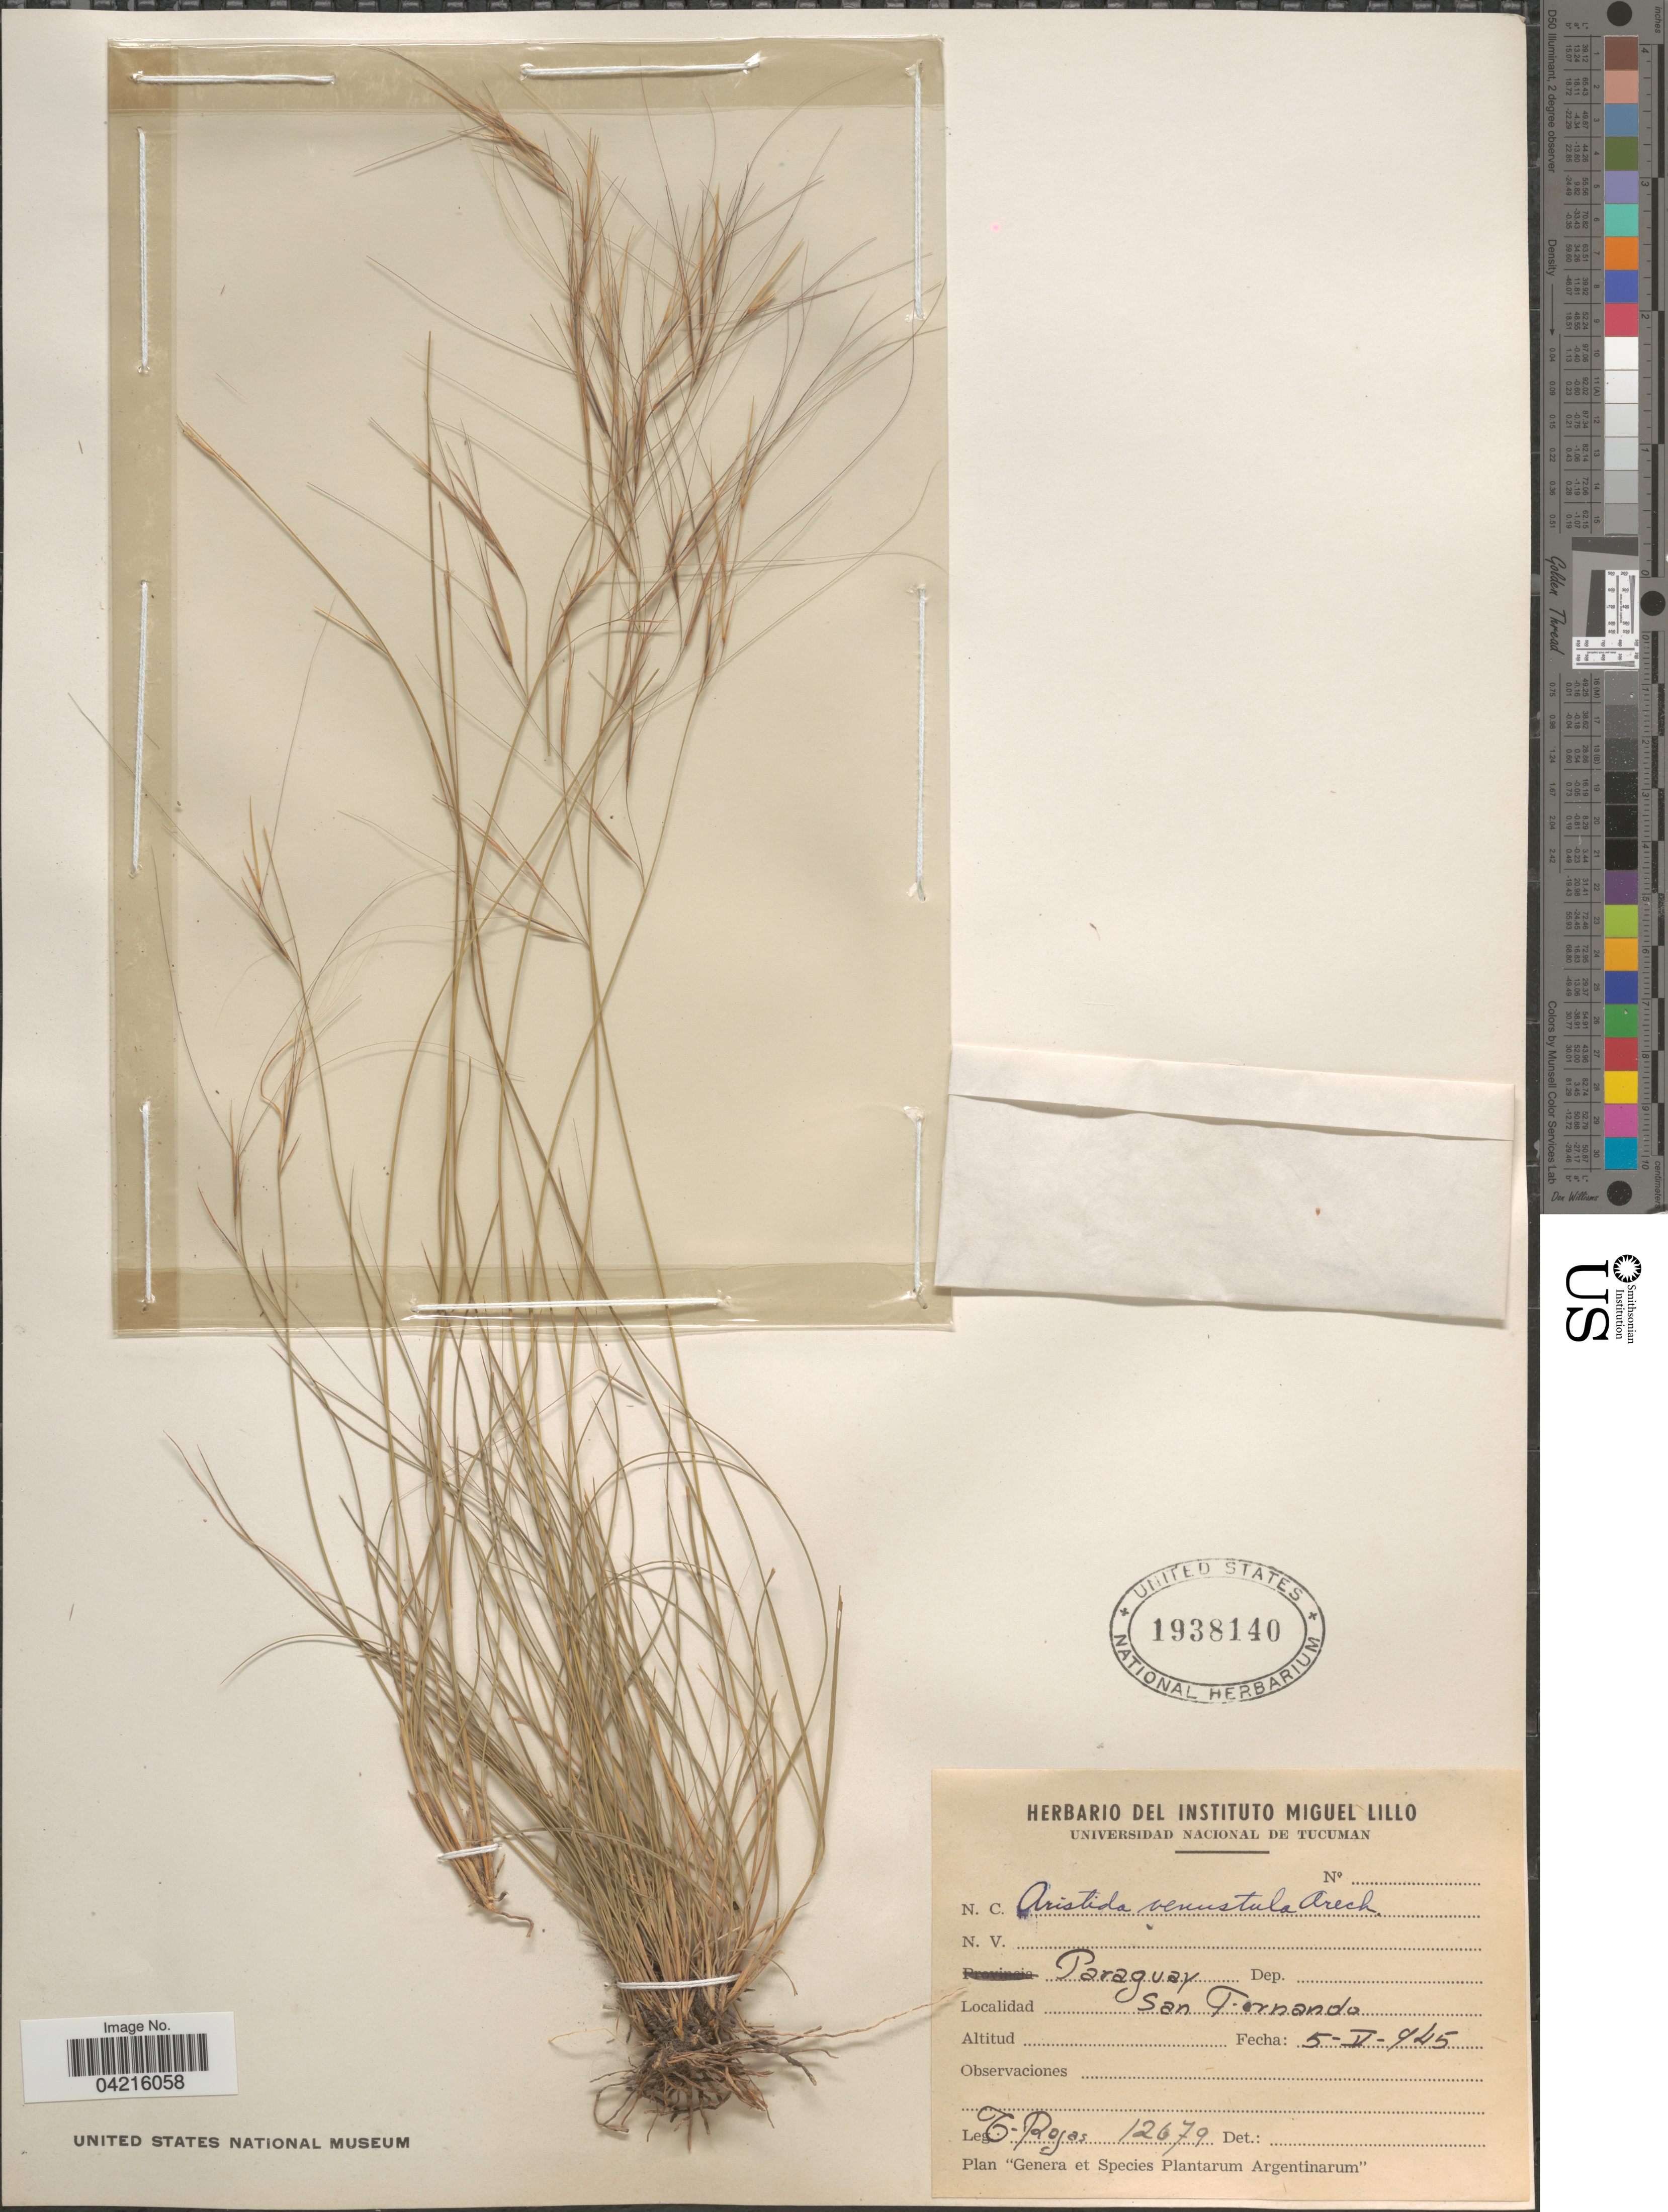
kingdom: Plantae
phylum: Tracheophyta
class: Liliopsida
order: Poales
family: Poaceae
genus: Aristida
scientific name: Aristida venustula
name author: Arechav.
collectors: T. Rojas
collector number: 12679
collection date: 1945-05-05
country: Paraguay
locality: San Fernando.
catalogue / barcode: US 1938140